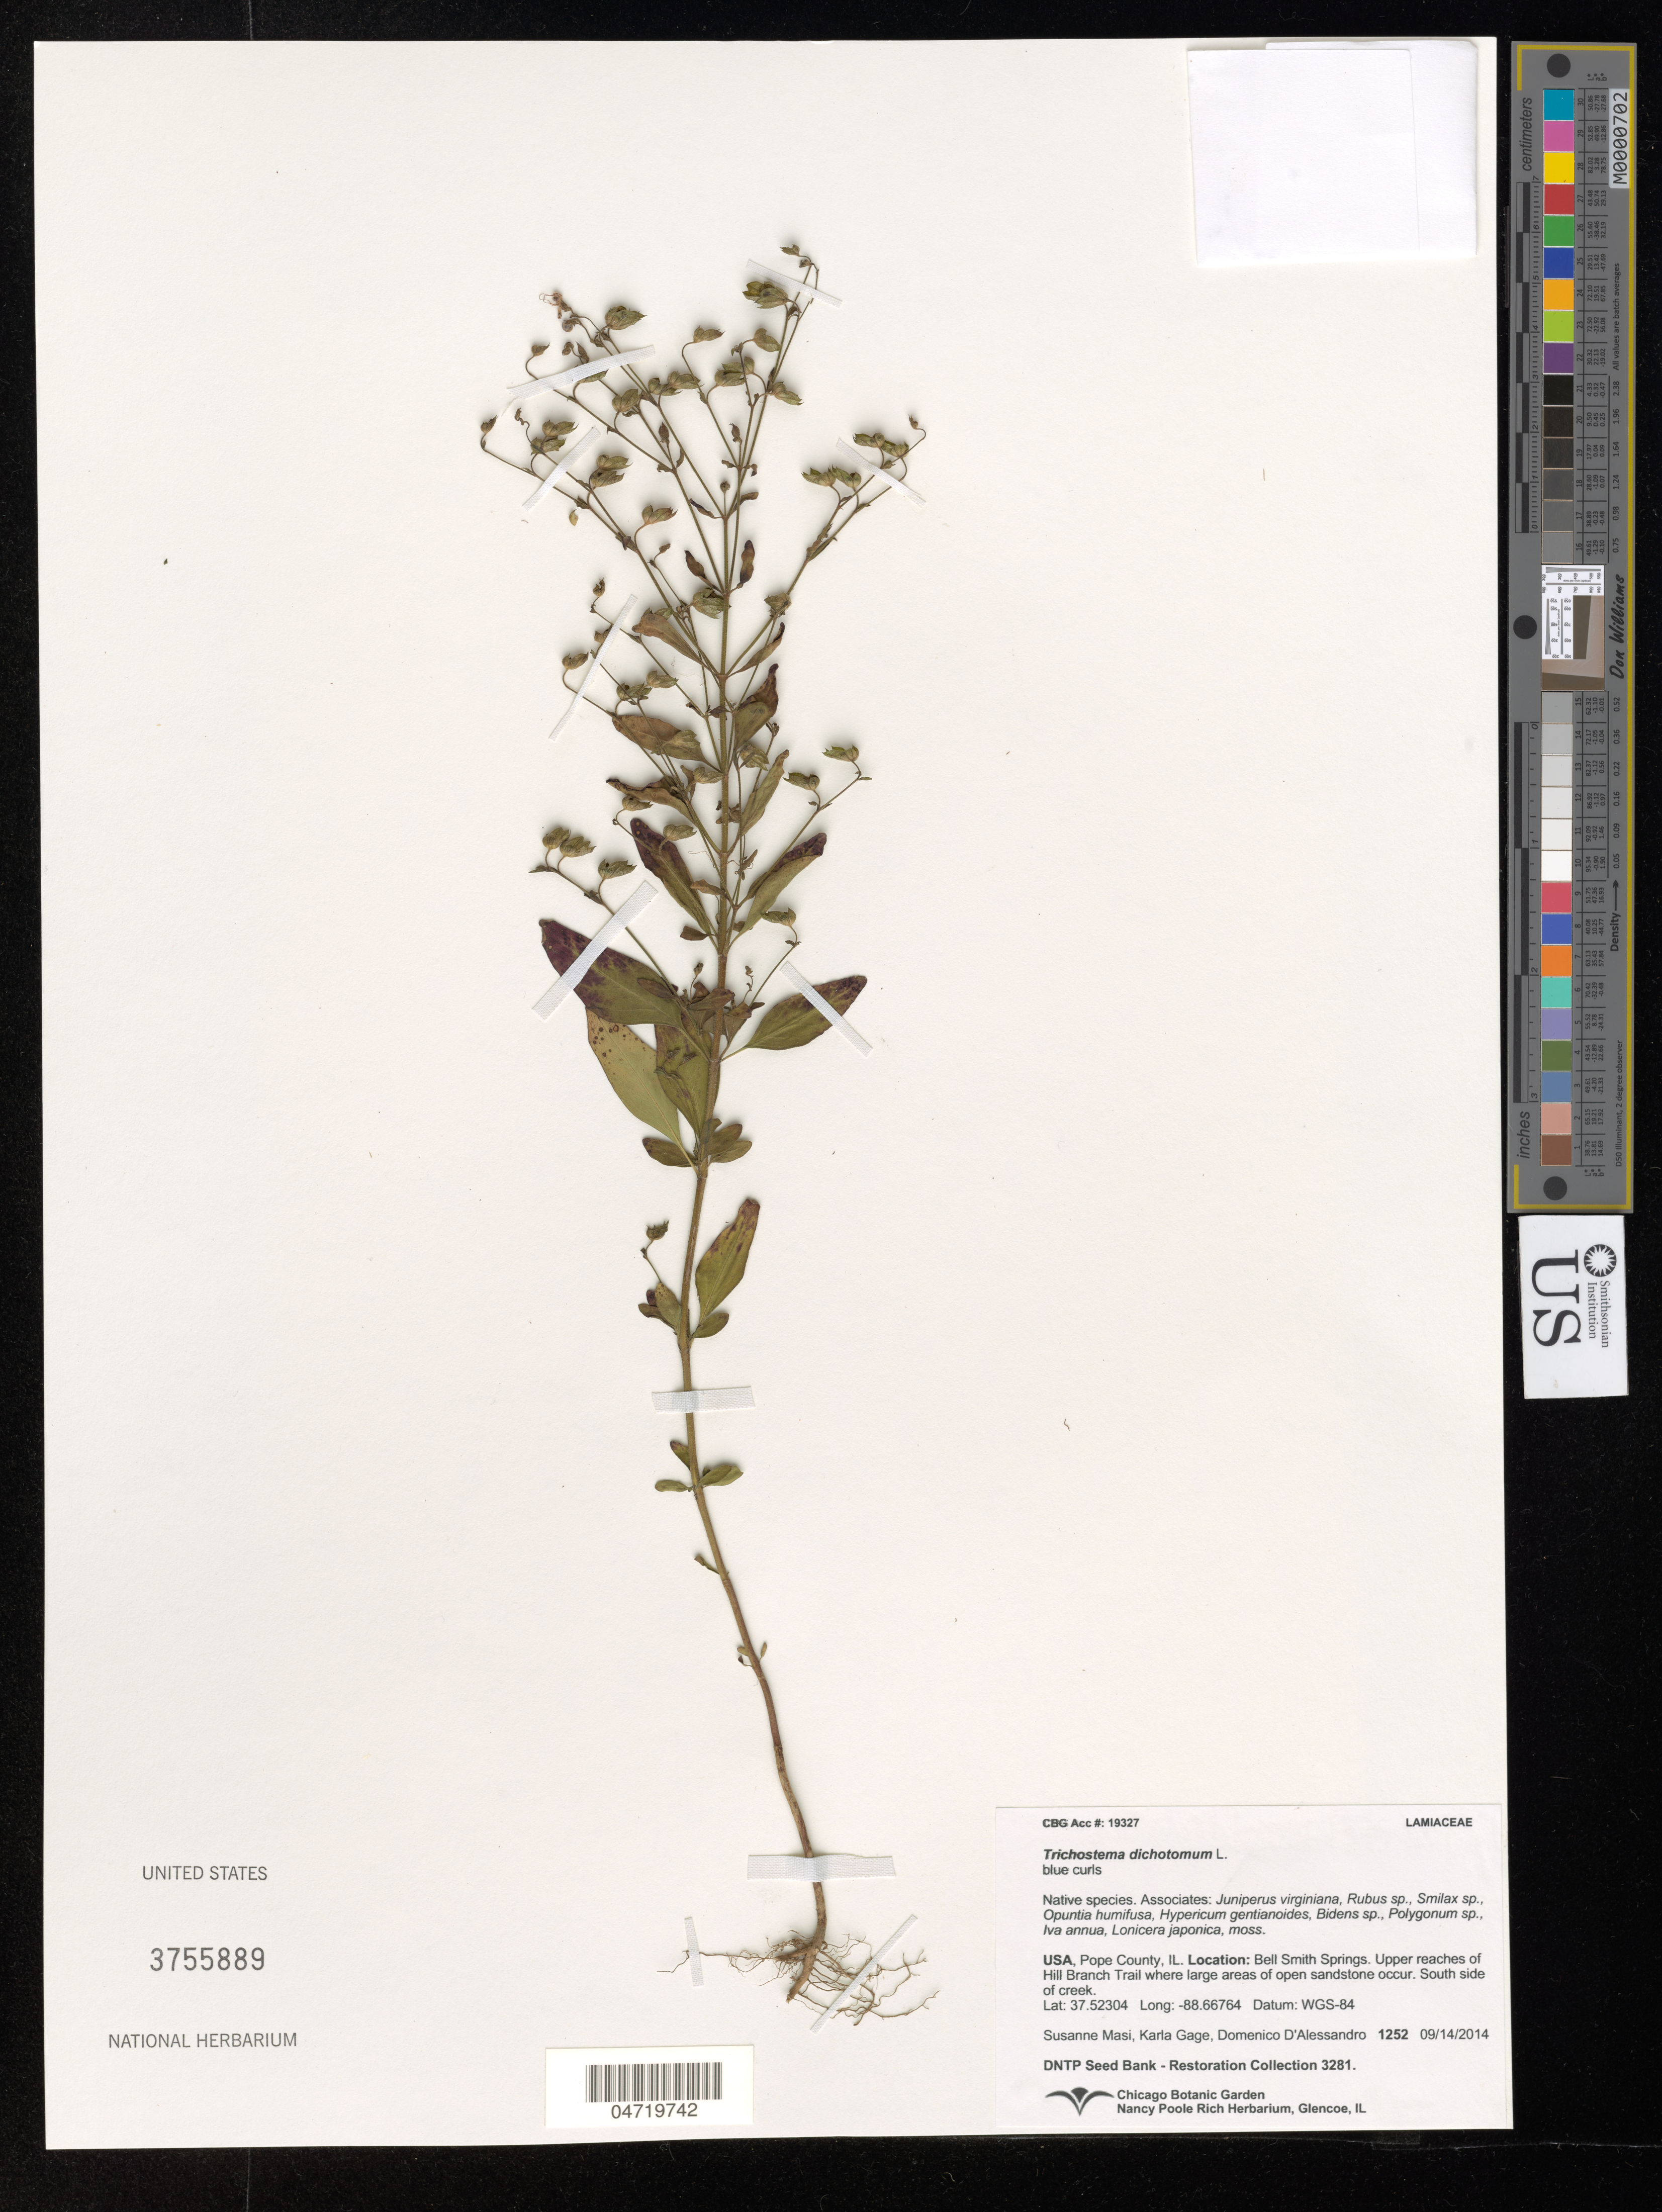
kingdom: Plantae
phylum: Tracheophyta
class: Magnoliopsida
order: Lamiales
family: Lamiaceae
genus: Trichostema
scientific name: Trichostema dichotomum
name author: L.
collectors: S. Masi, K. Gage & D. D'alessandro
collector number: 1252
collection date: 2014-09-14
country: United States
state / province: Illinois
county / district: Pope County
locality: Bell Smith Springs. Upper reaches of Hill Branch Trail where large areas of open sandstone occur. South side of creek.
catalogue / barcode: US 3755889